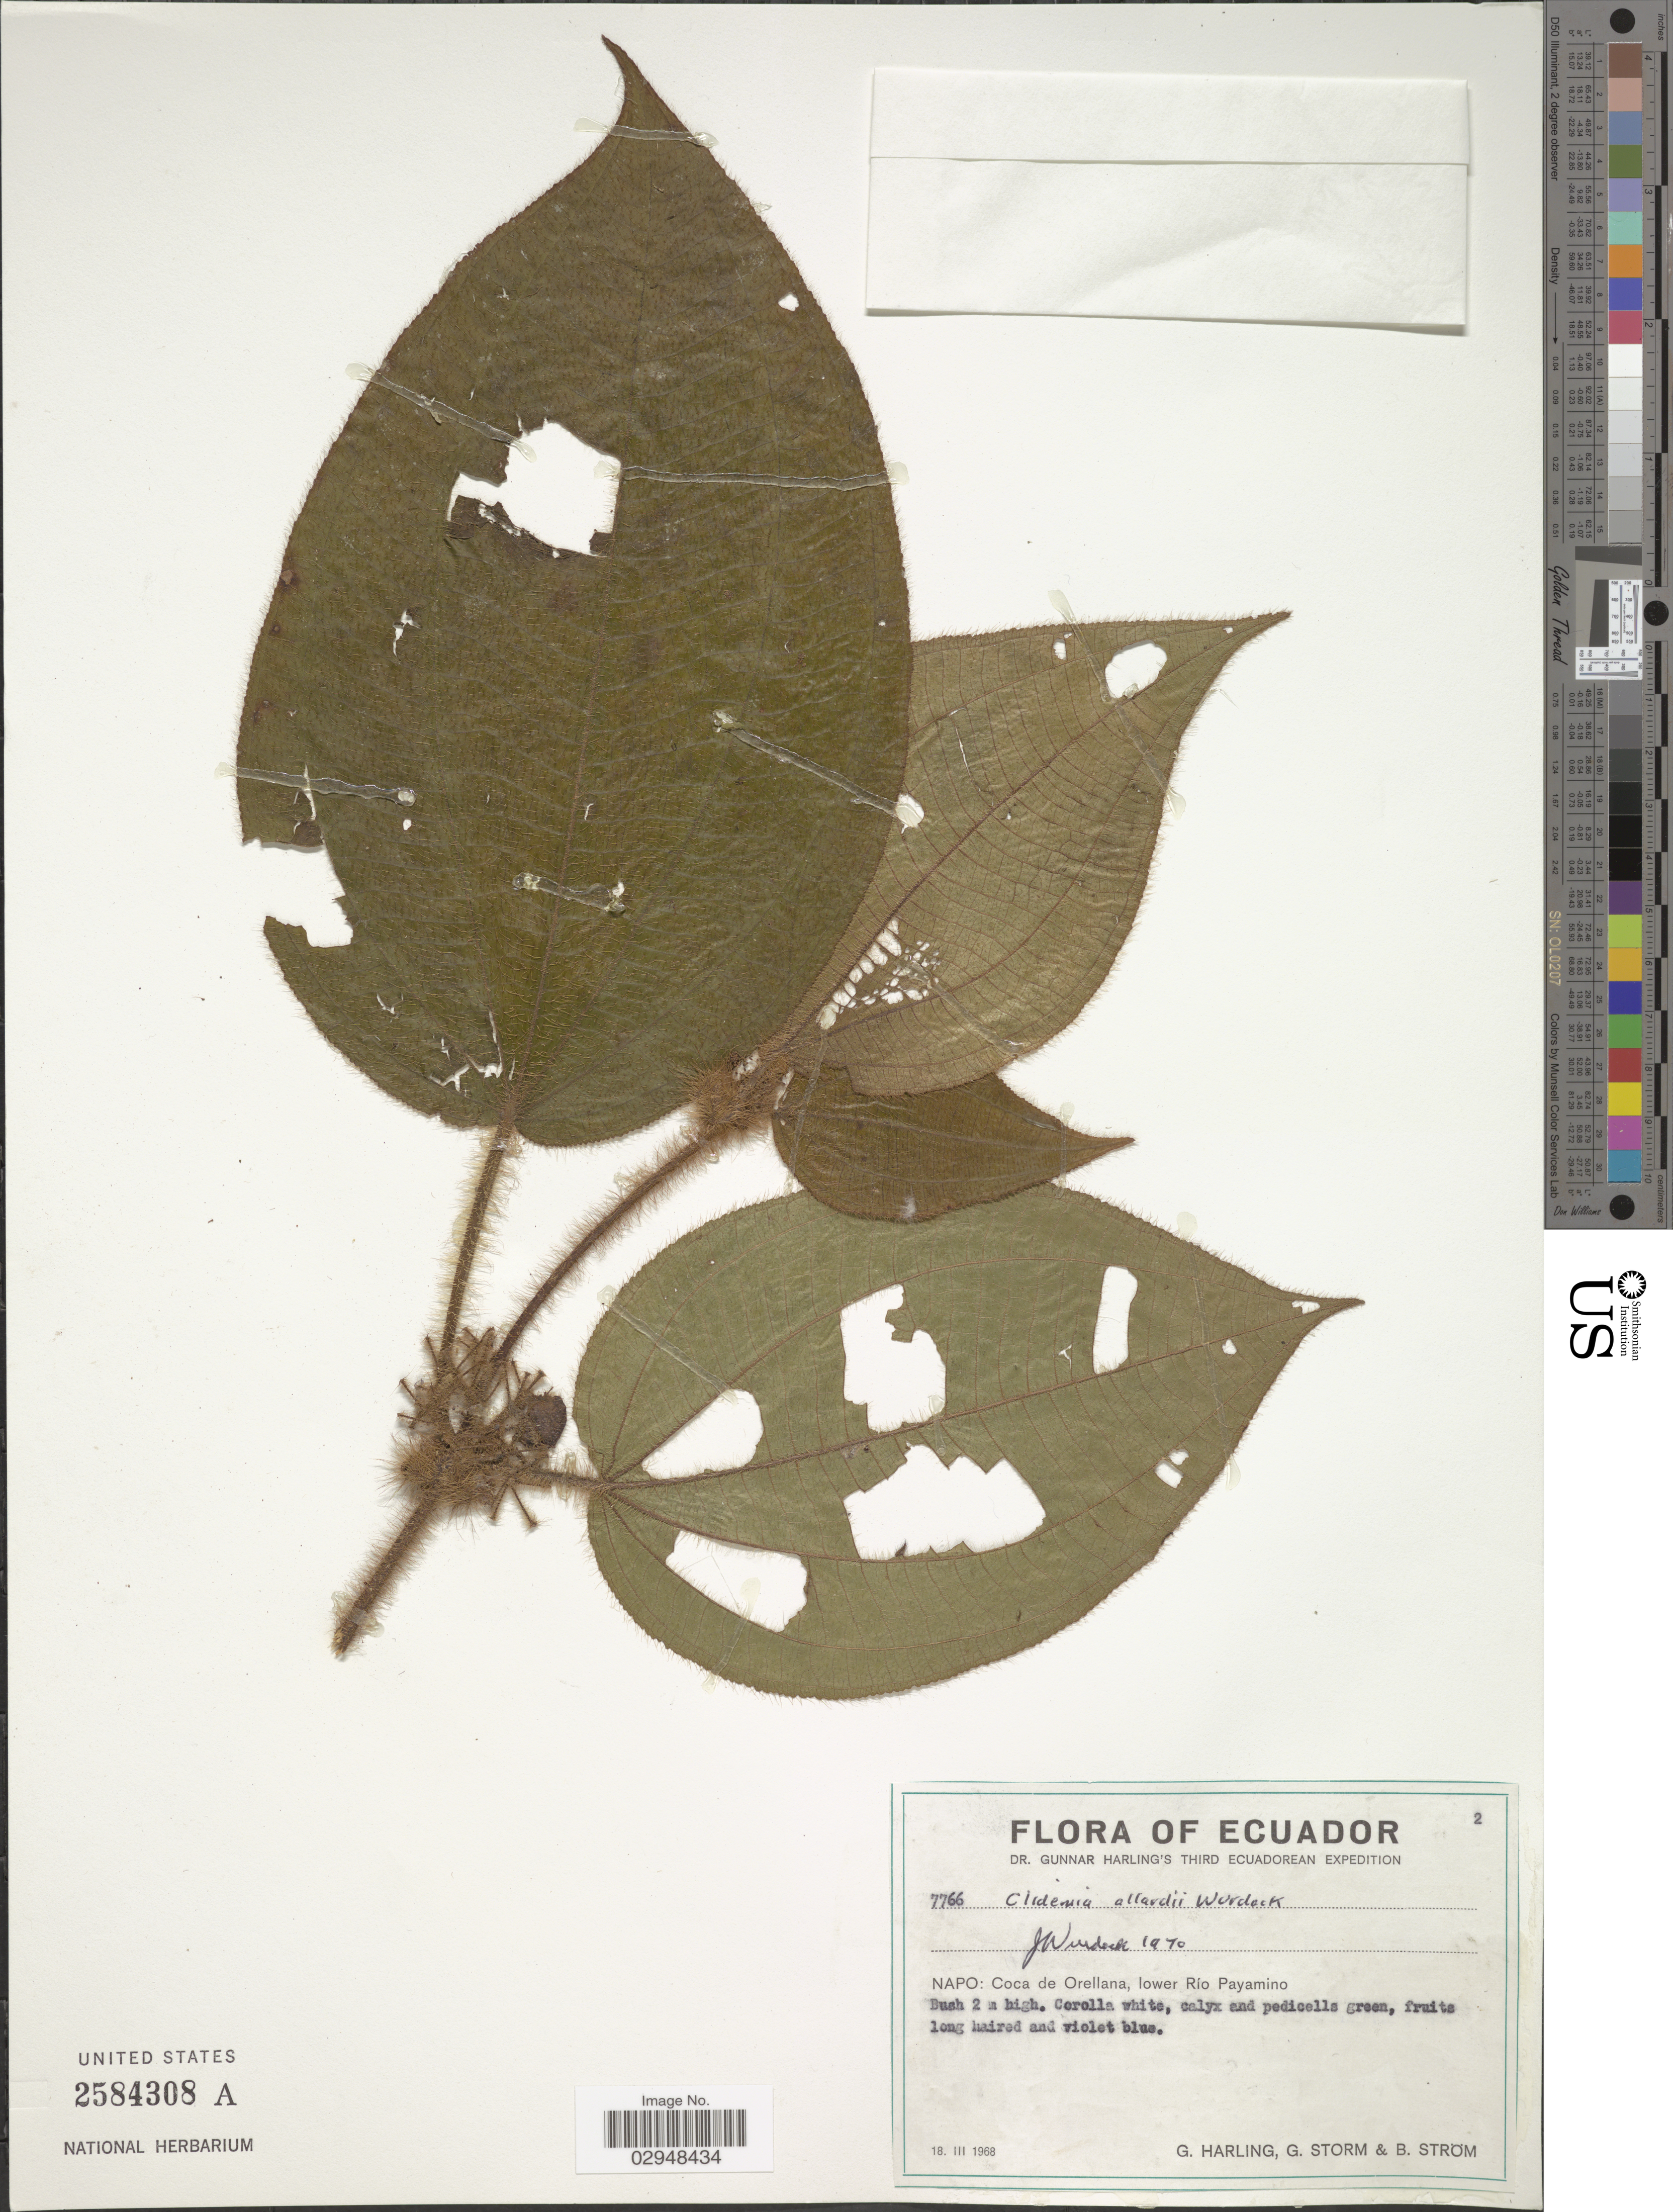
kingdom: Plantae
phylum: Tracheophyta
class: Magnoliopsida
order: Myrtales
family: Melastomataceae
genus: Clidemia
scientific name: Clidemia allardii subsp. allardii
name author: Wurdack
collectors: G. Harling, G. Storm & B. Ström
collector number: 7766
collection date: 1968-03-18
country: Ecuador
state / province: Napo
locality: Coca de Orellana, lower Río Payamino.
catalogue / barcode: US 2584308A